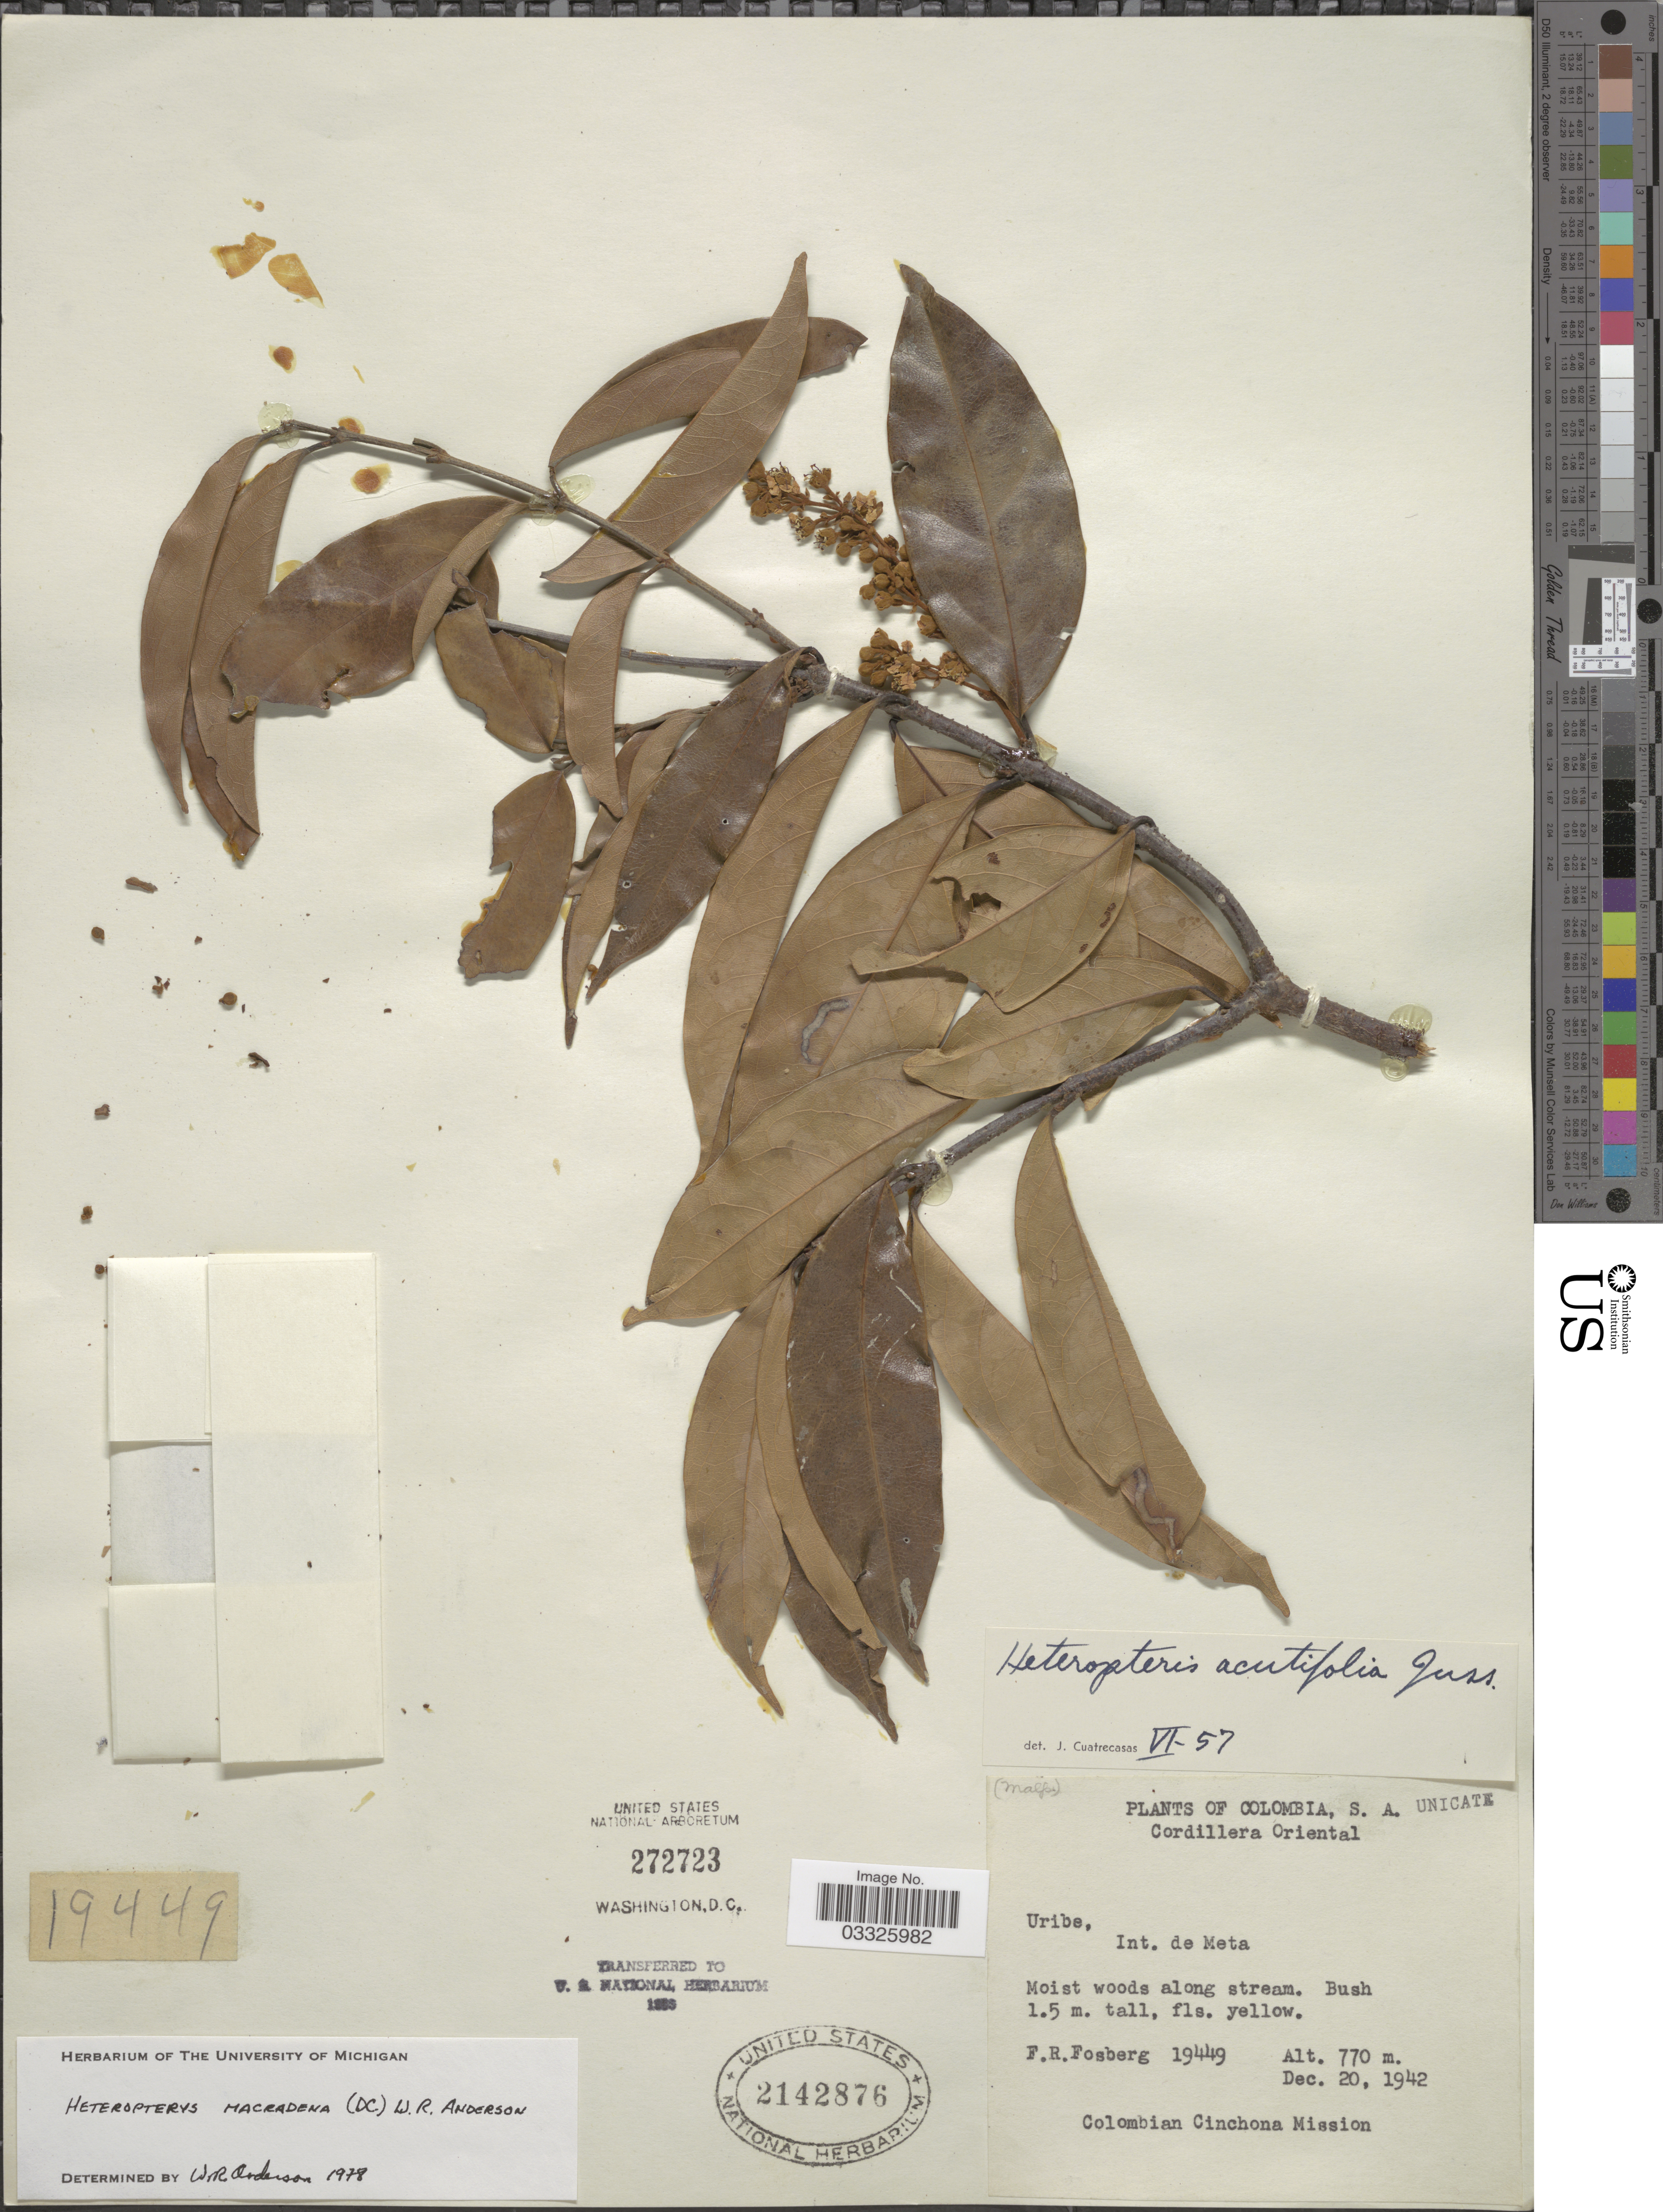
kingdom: Plantae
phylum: Tracheophyta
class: Magnoliopsida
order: Malpighiales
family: Malpighiaceae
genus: Heteropterys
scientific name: Heteropterys macradena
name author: (DC.) W.R. Anderson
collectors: F. R. Fosberg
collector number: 19449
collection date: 1942-12-20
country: Colombia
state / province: Meta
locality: Cordillera Oriental. Uribe, Int. de Meta.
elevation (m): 770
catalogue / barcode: US 2142876